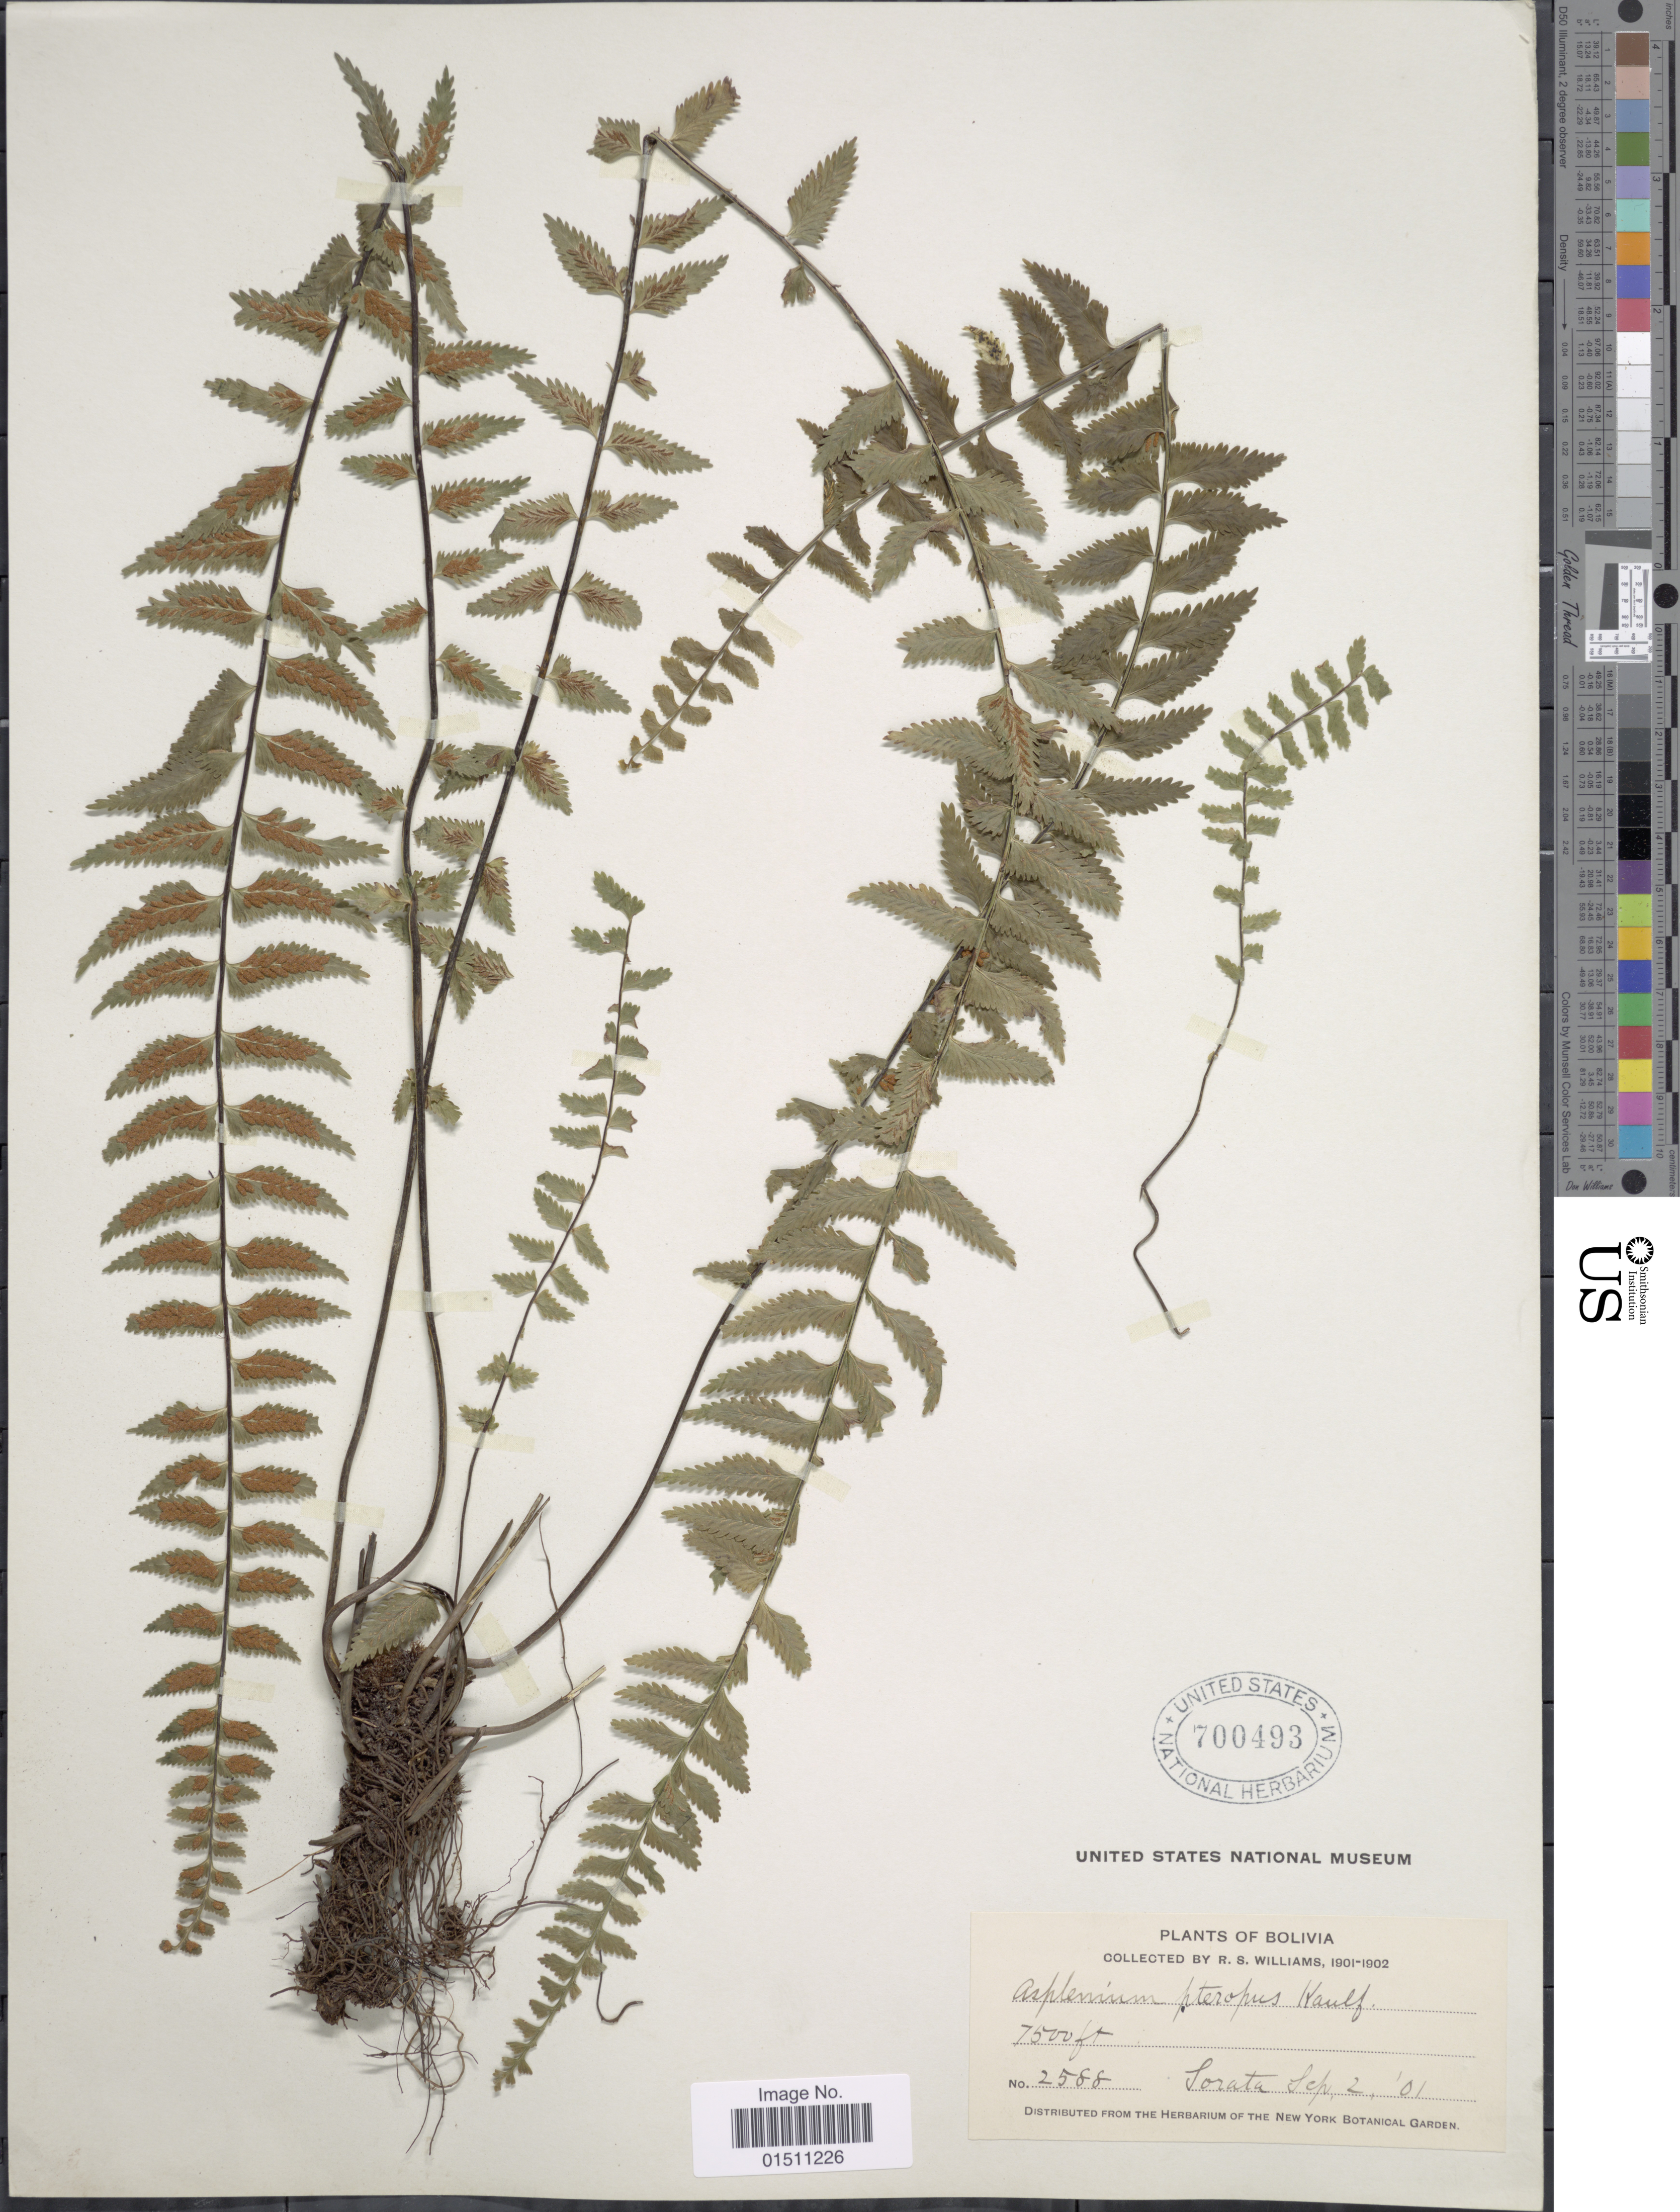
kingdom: Plantae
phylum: Tracheophyta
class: Polypodiopsida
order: Polypodiales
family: Aspleniaceae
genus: Asplenium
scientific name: Asplenium harpeodes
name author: Kunze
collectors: R. S. Williams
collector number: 2588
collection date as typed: Sep. 2, '01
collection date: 1901-09-02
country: Bolivia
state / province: La Páz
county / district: Larecaja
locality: Sorata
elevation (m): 2286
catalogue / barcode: US 700493